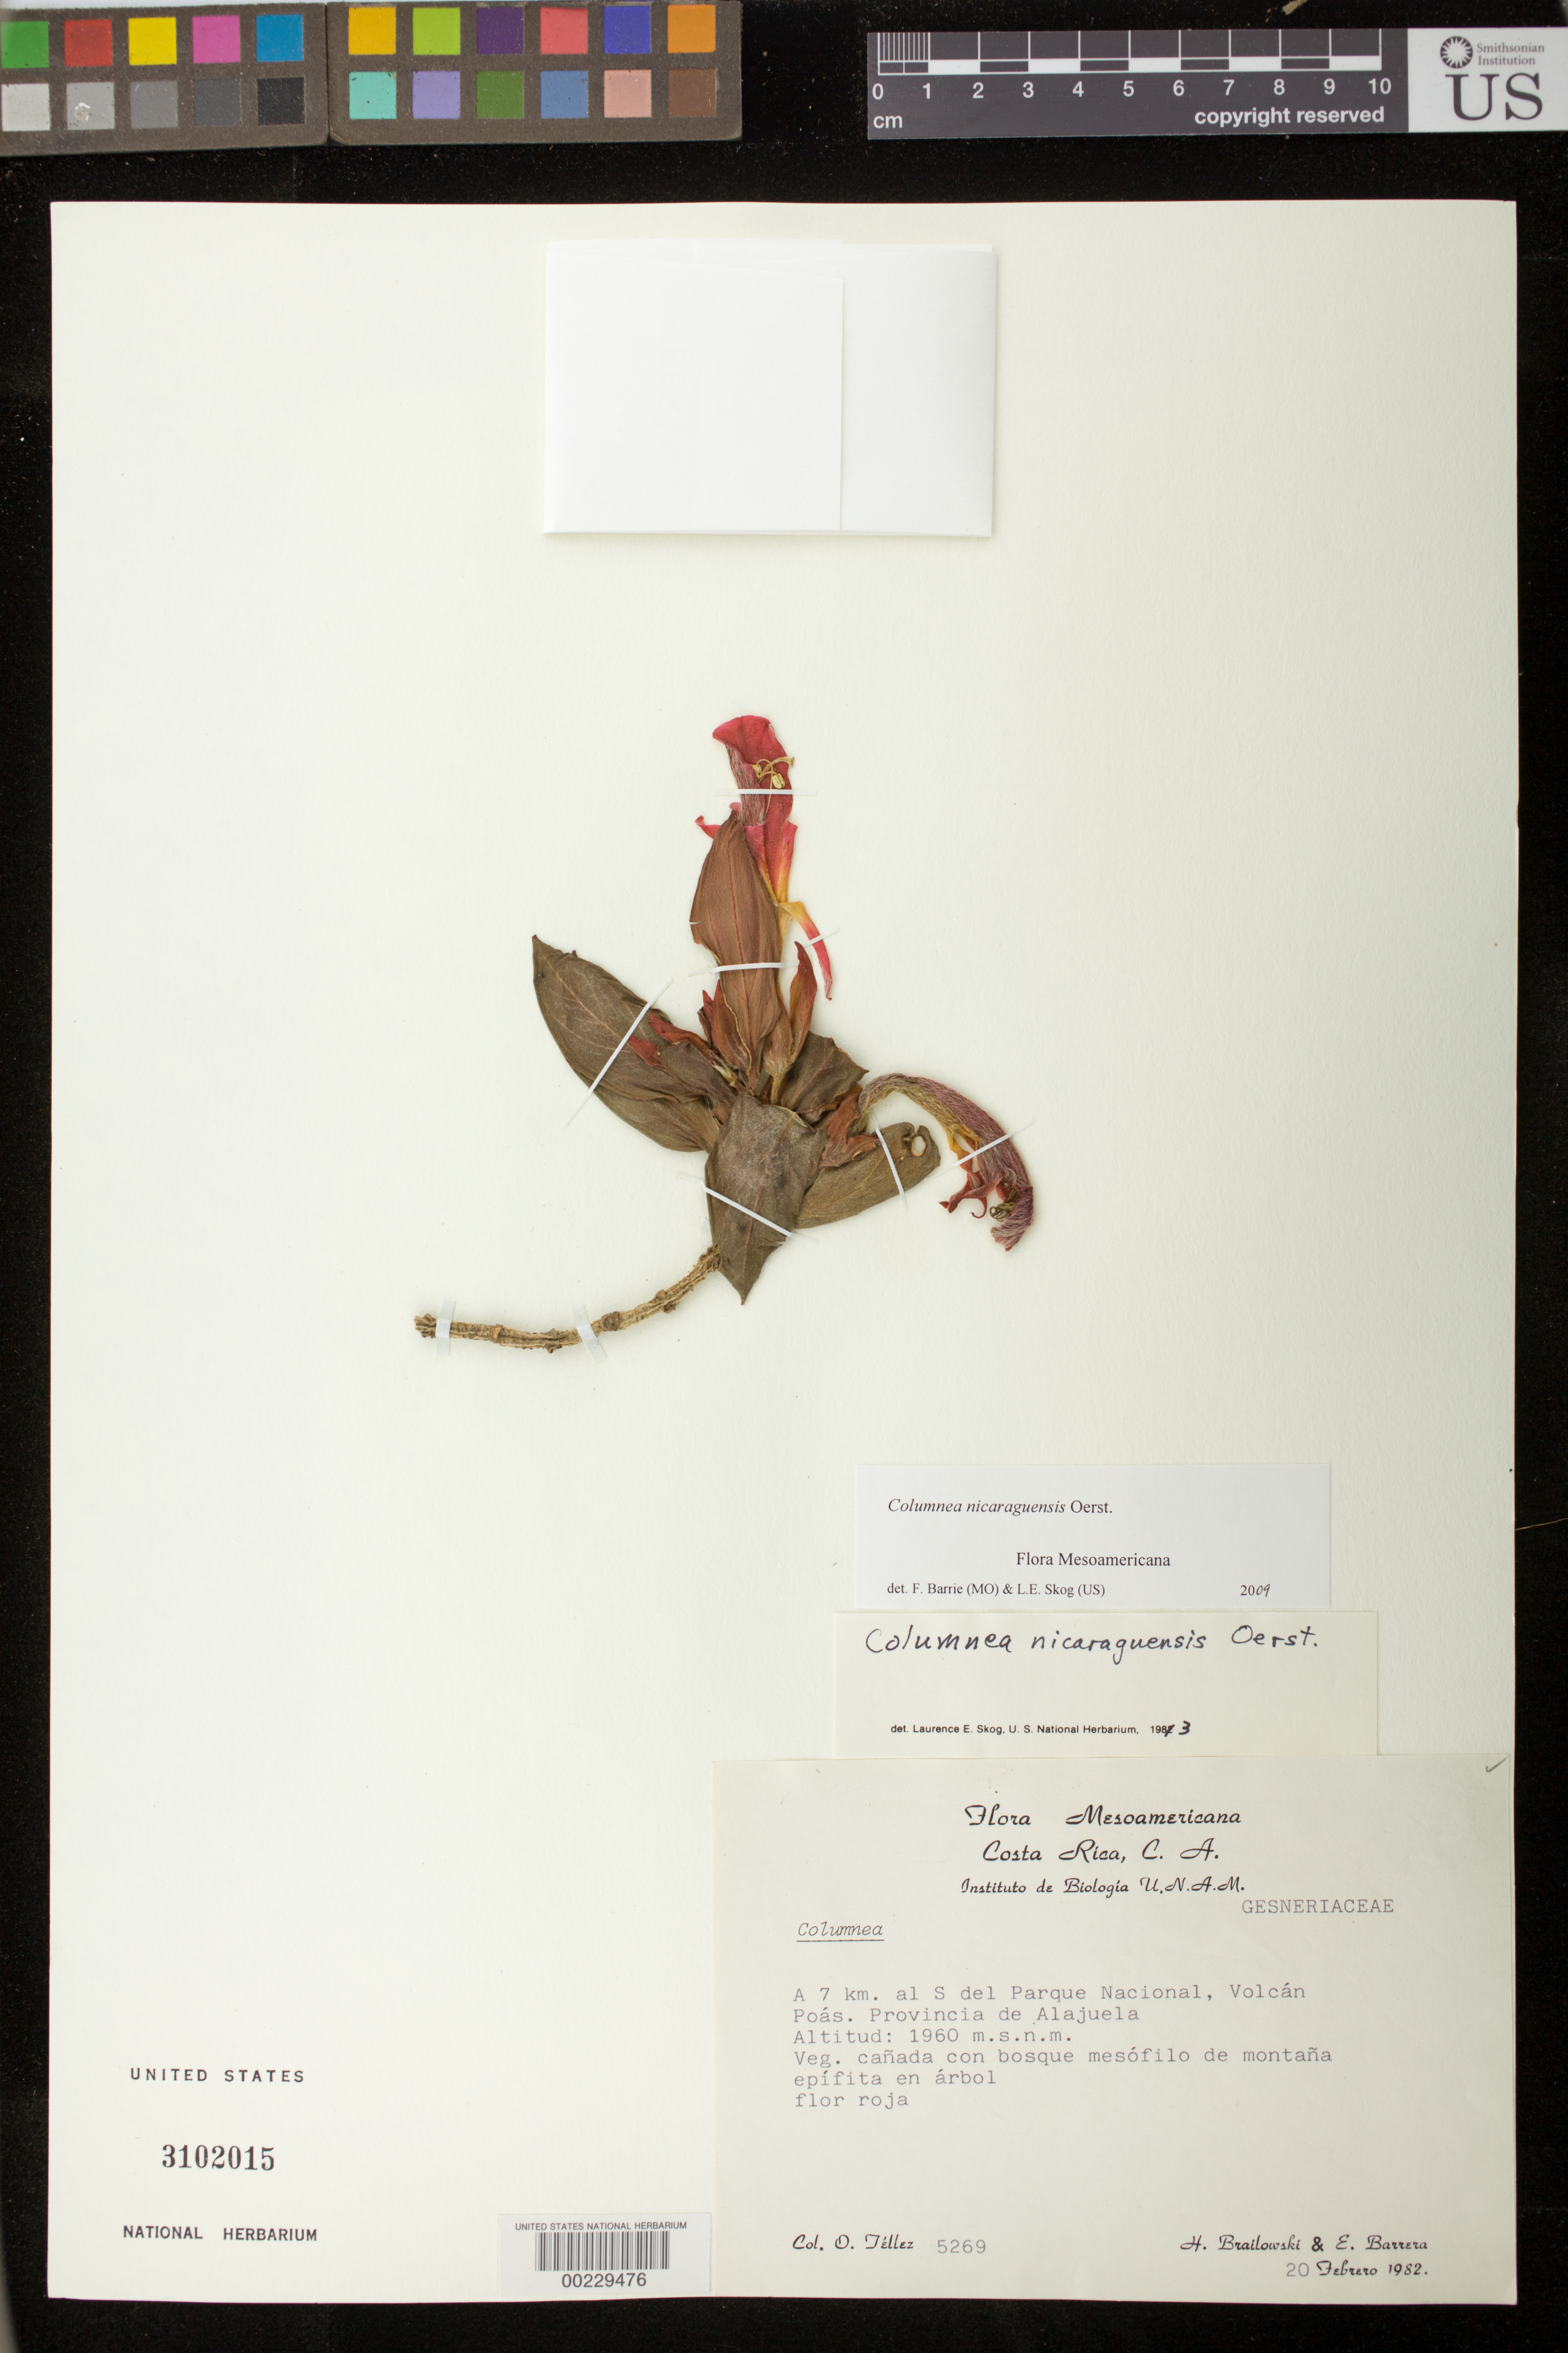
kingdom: Plantae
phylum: Tracheophyta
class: Magnoliopsida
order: Lamiales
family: Gesneriaceae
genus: Columnea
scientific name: Columnea nicaraguensis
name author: Oerst.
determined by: Skog, Laurence E.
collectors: O. Téllez V., H. Brailowsky & E. Barrera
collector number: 5269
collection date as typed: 20 Feb 1982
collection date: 1982-02-20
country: Costa Rica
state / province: Alajuela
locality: A 7 km al S del Parque Nacional, Volcán Poás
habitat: Cañada con bosque mesófilo de montaña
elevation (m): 1960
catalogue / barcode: US 3102015